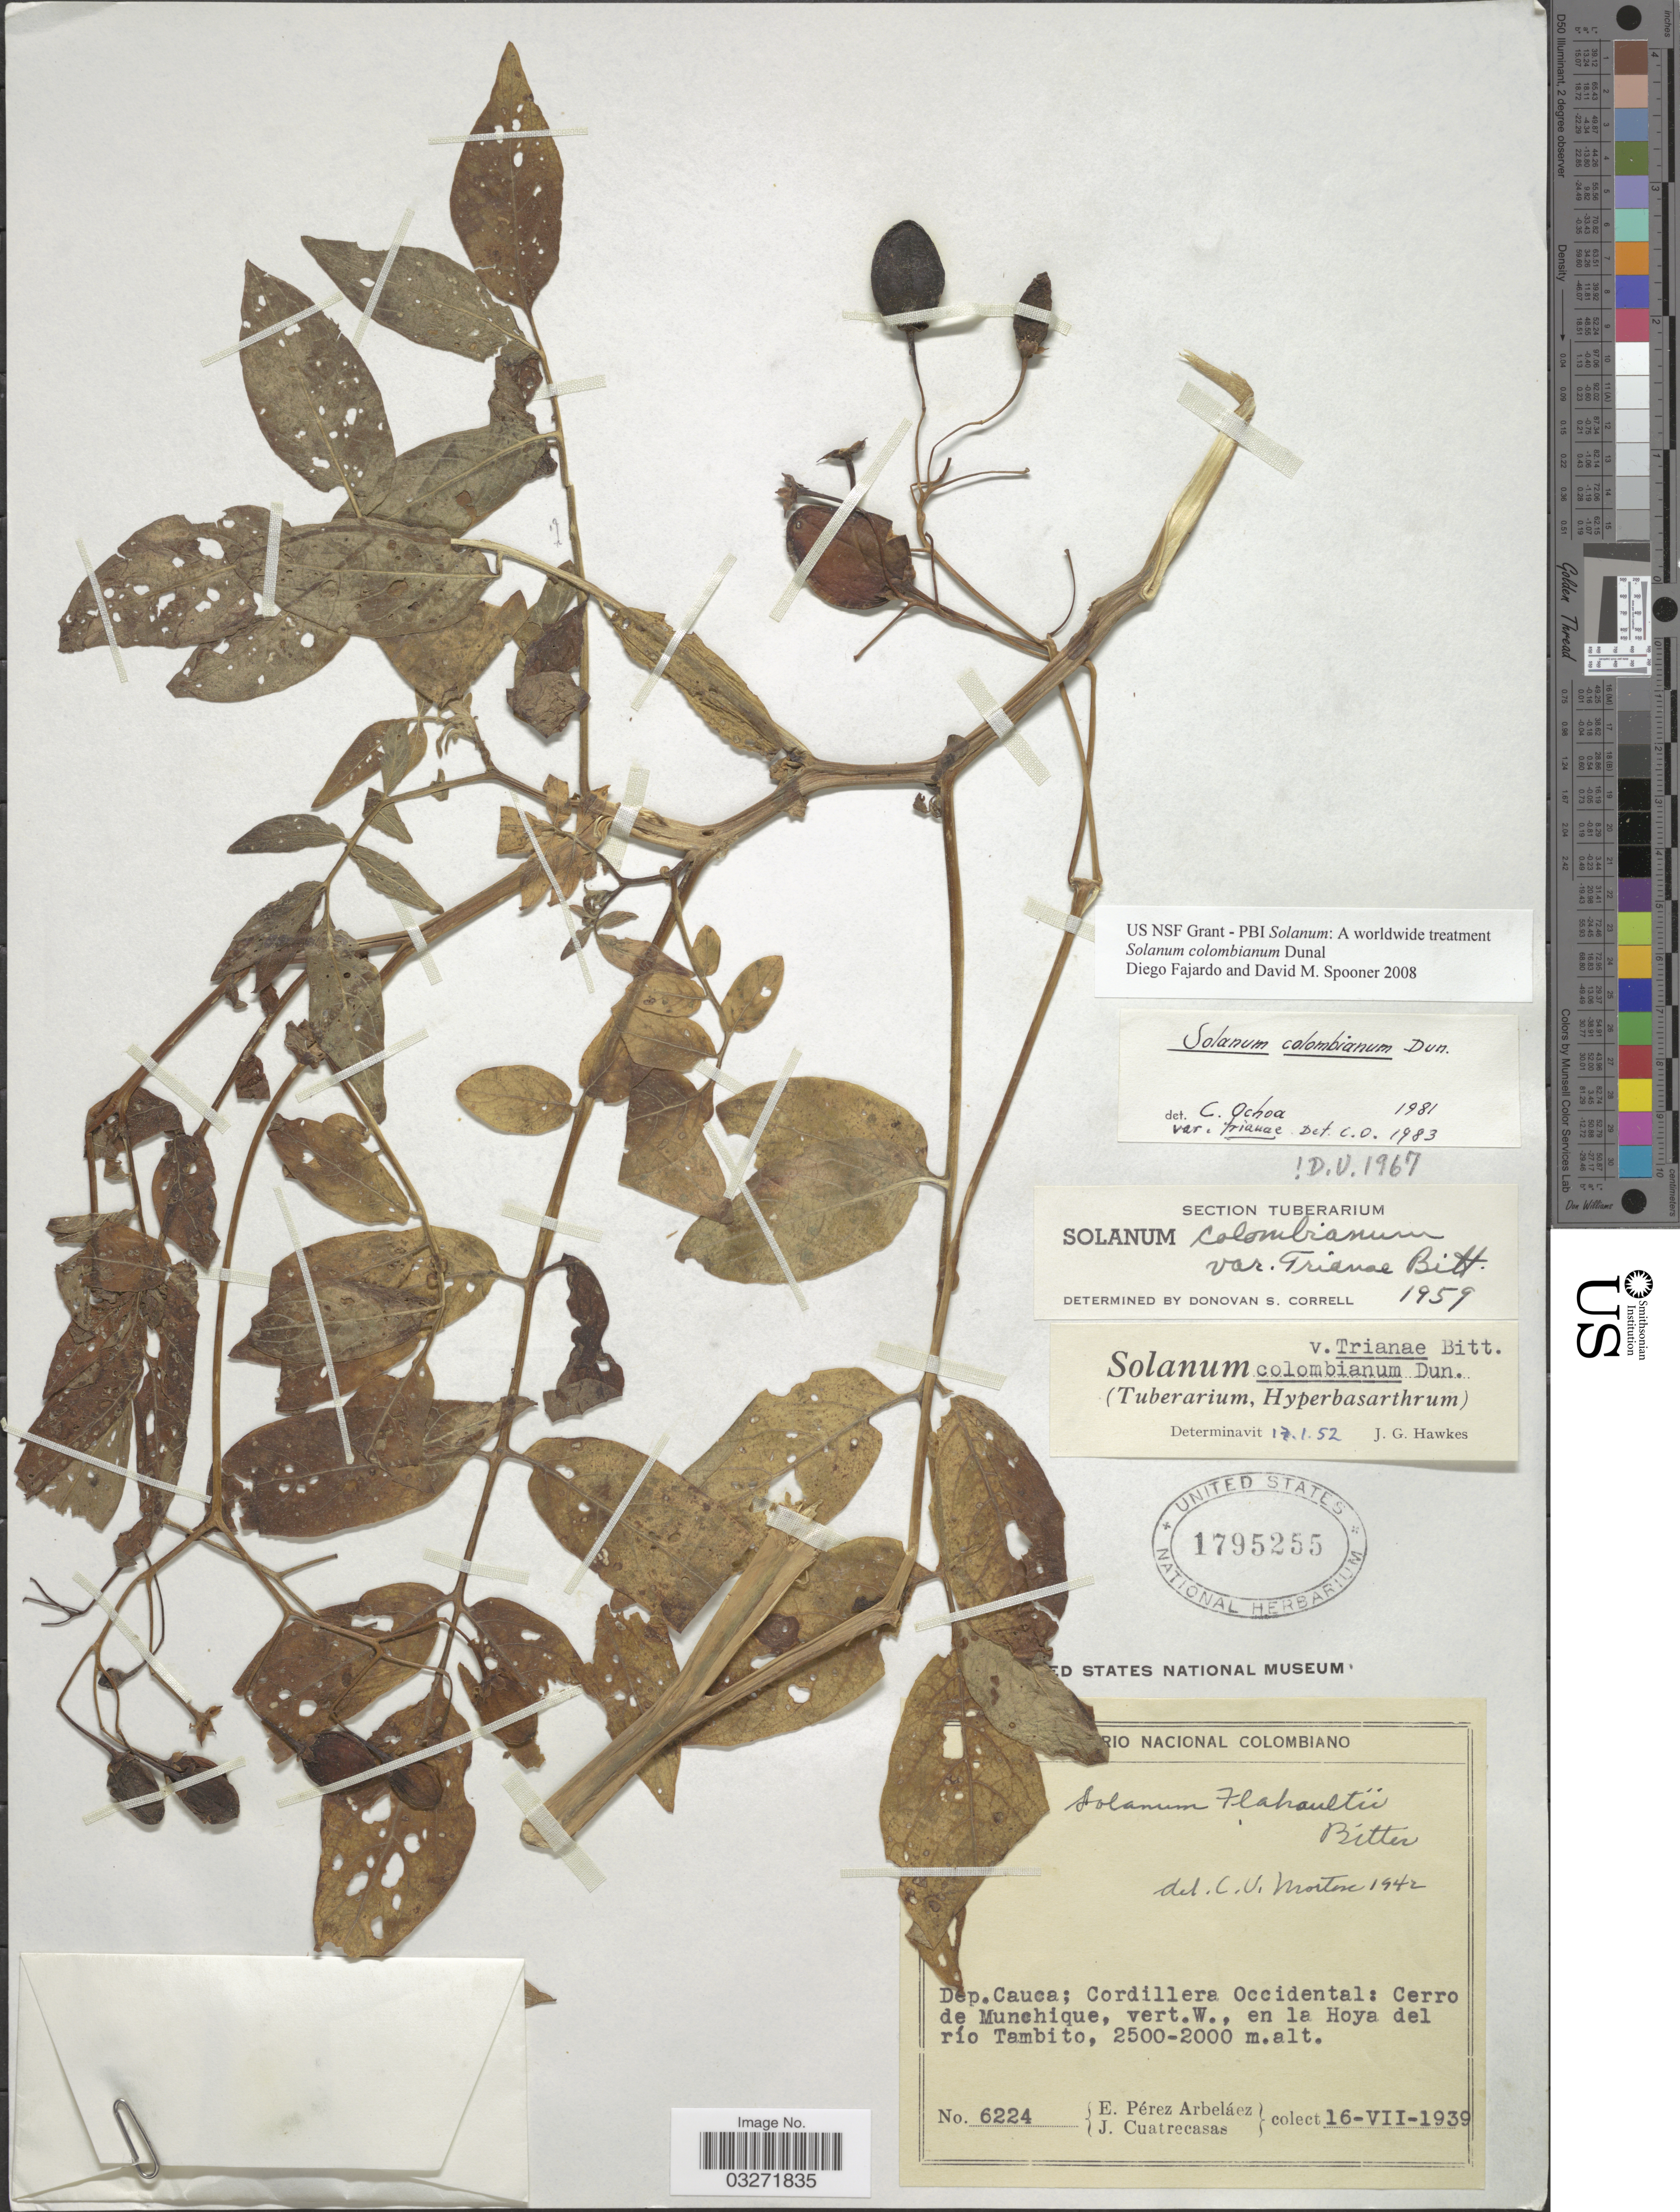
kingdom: Plantae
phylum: Tracheophyta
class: Magnoliopsida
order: Solanales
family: Solanaceae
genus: Solanum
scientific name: Solanum colombianum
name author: Dunal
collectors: E. Pérez Arbeláez & J. Cuatrecasas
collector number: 6224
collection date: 1939-07-16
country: Colombia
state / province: Cauca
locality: Dep. Cauca; Cordillera Occidental: Cerro de Munchique, vert. W., en la Hoya del río Tambito.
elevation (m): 2000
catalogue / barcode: US 1795255